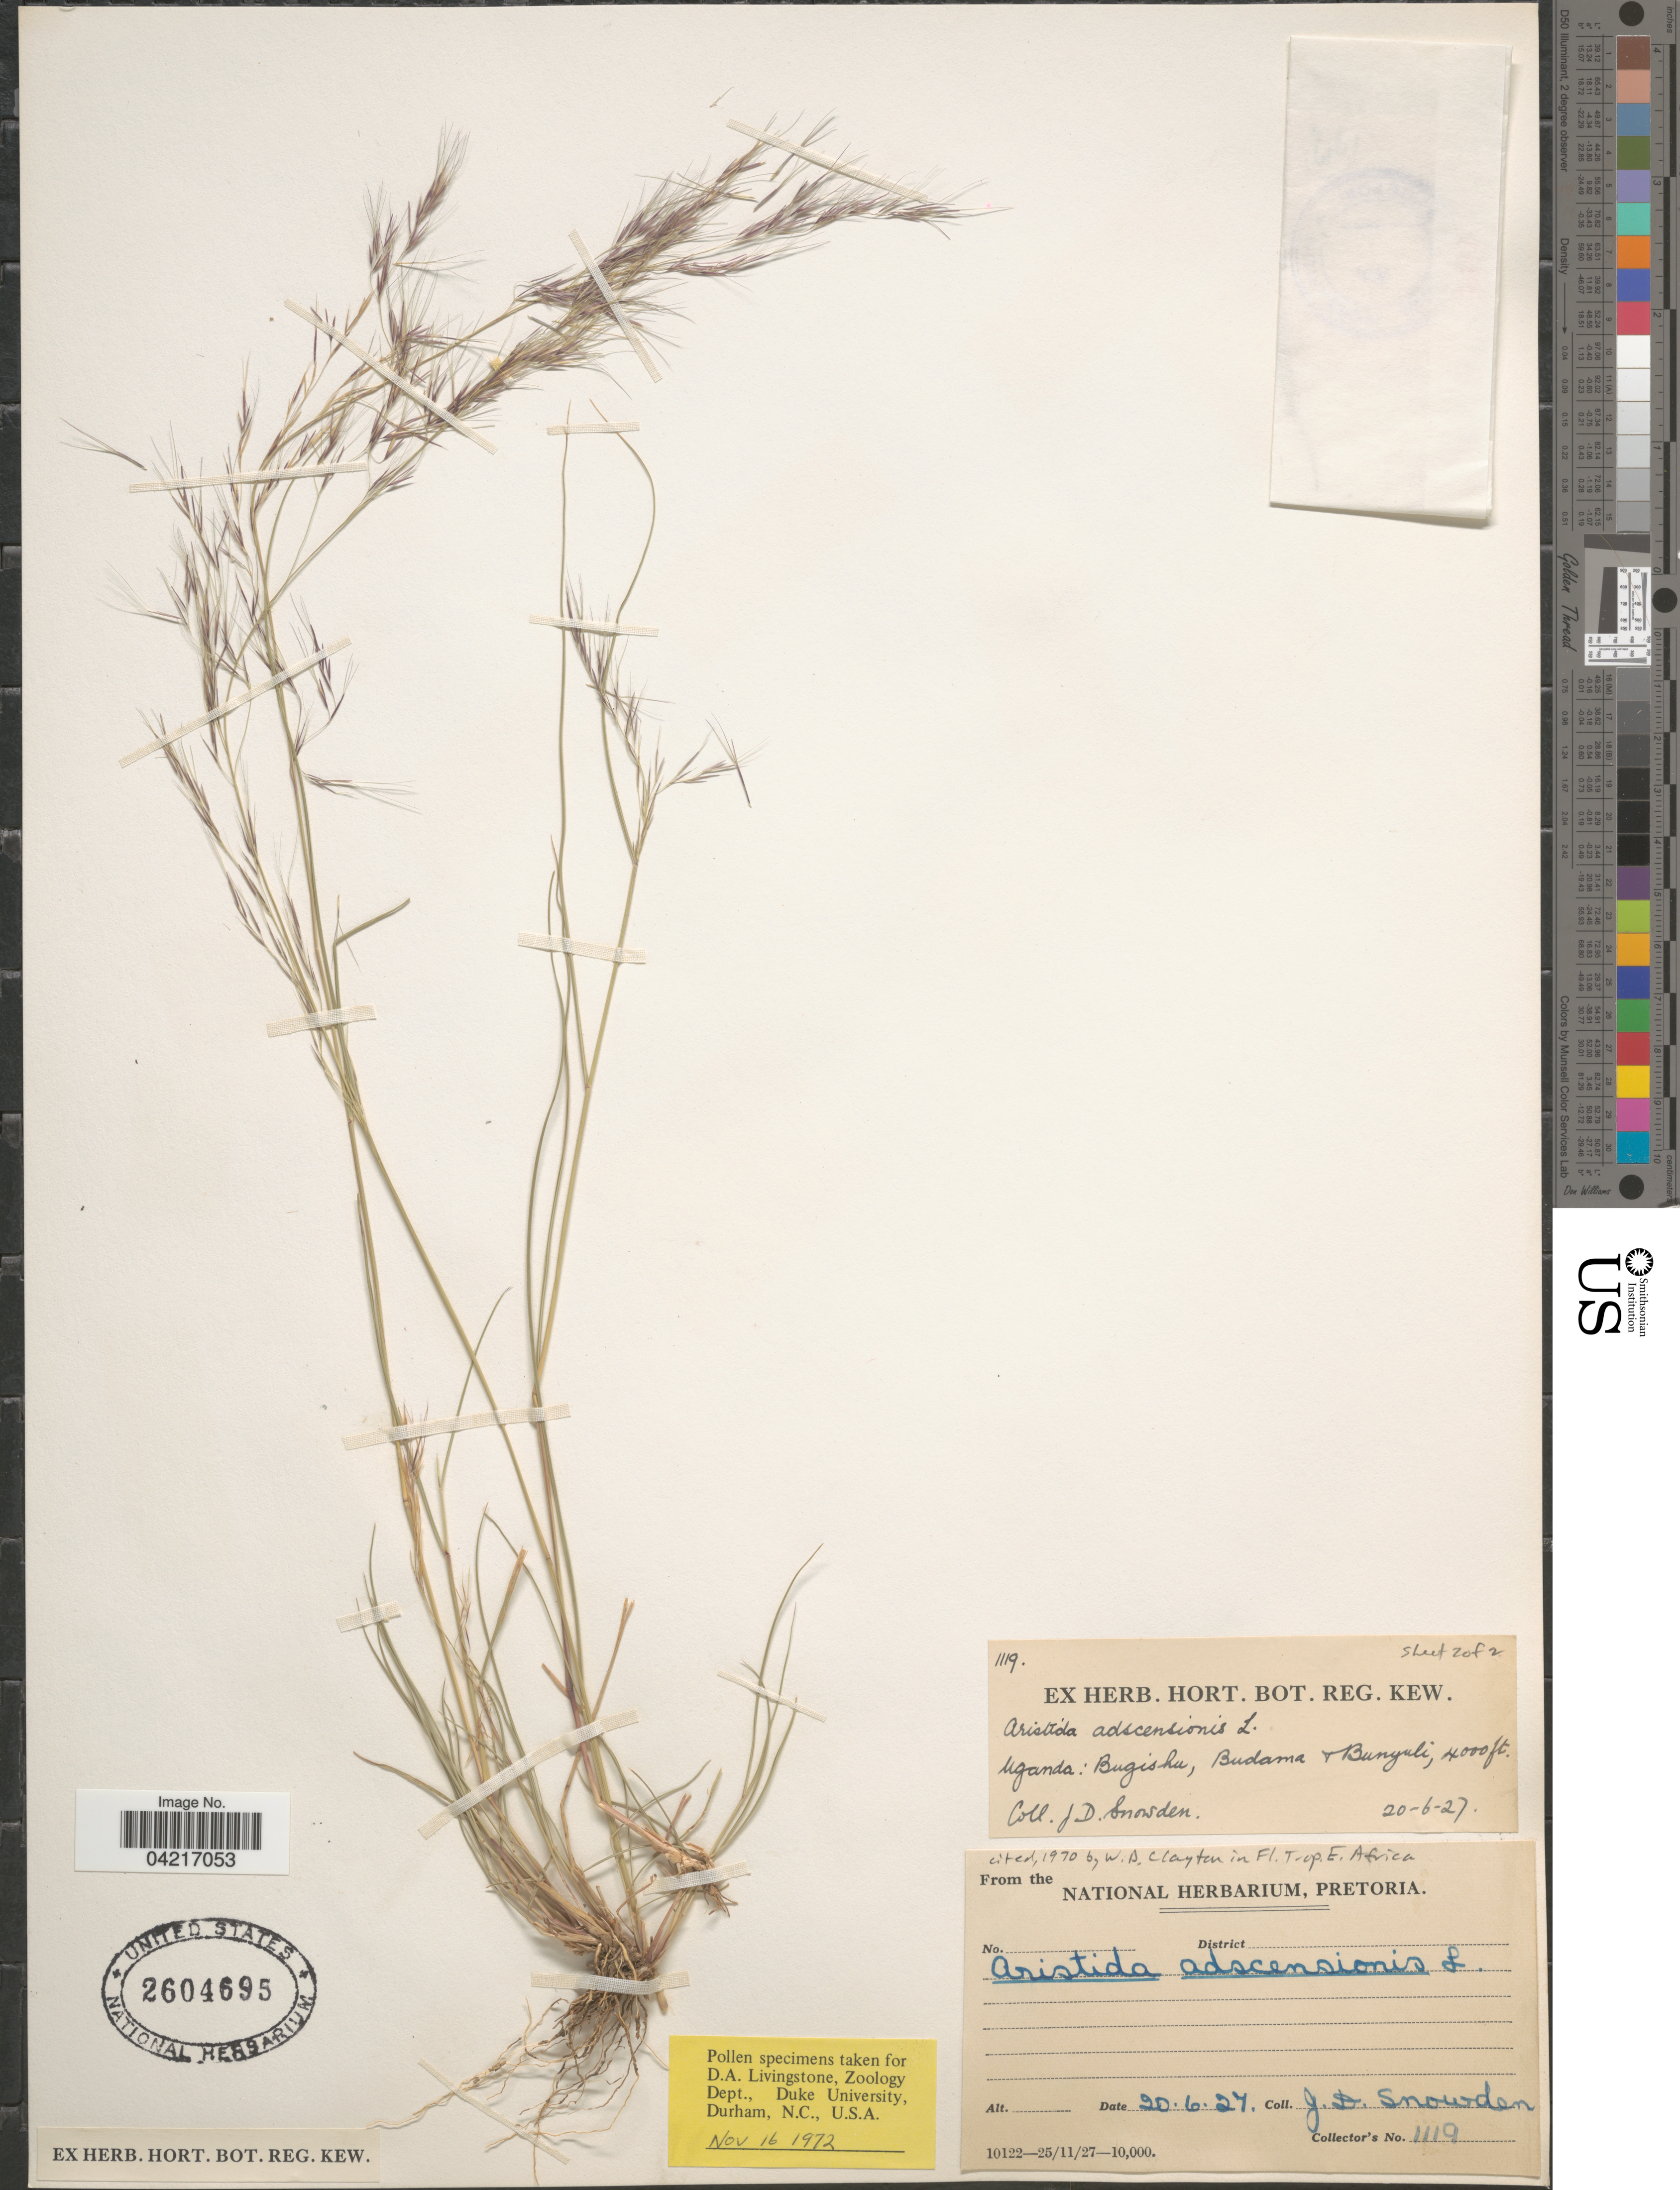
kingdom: Plantae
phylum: Tracheophyta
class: Liliopsida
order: Poales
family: Poaceae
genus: Aristida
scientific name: Aristida adscensionis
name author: L.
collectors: J. Snowden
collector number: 1119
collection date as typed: Transcribed d/m/y: 20/6/27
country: Uganda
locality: Bugishu, Budama & Bunyuli.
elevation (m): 1219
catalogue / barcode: US 2604695